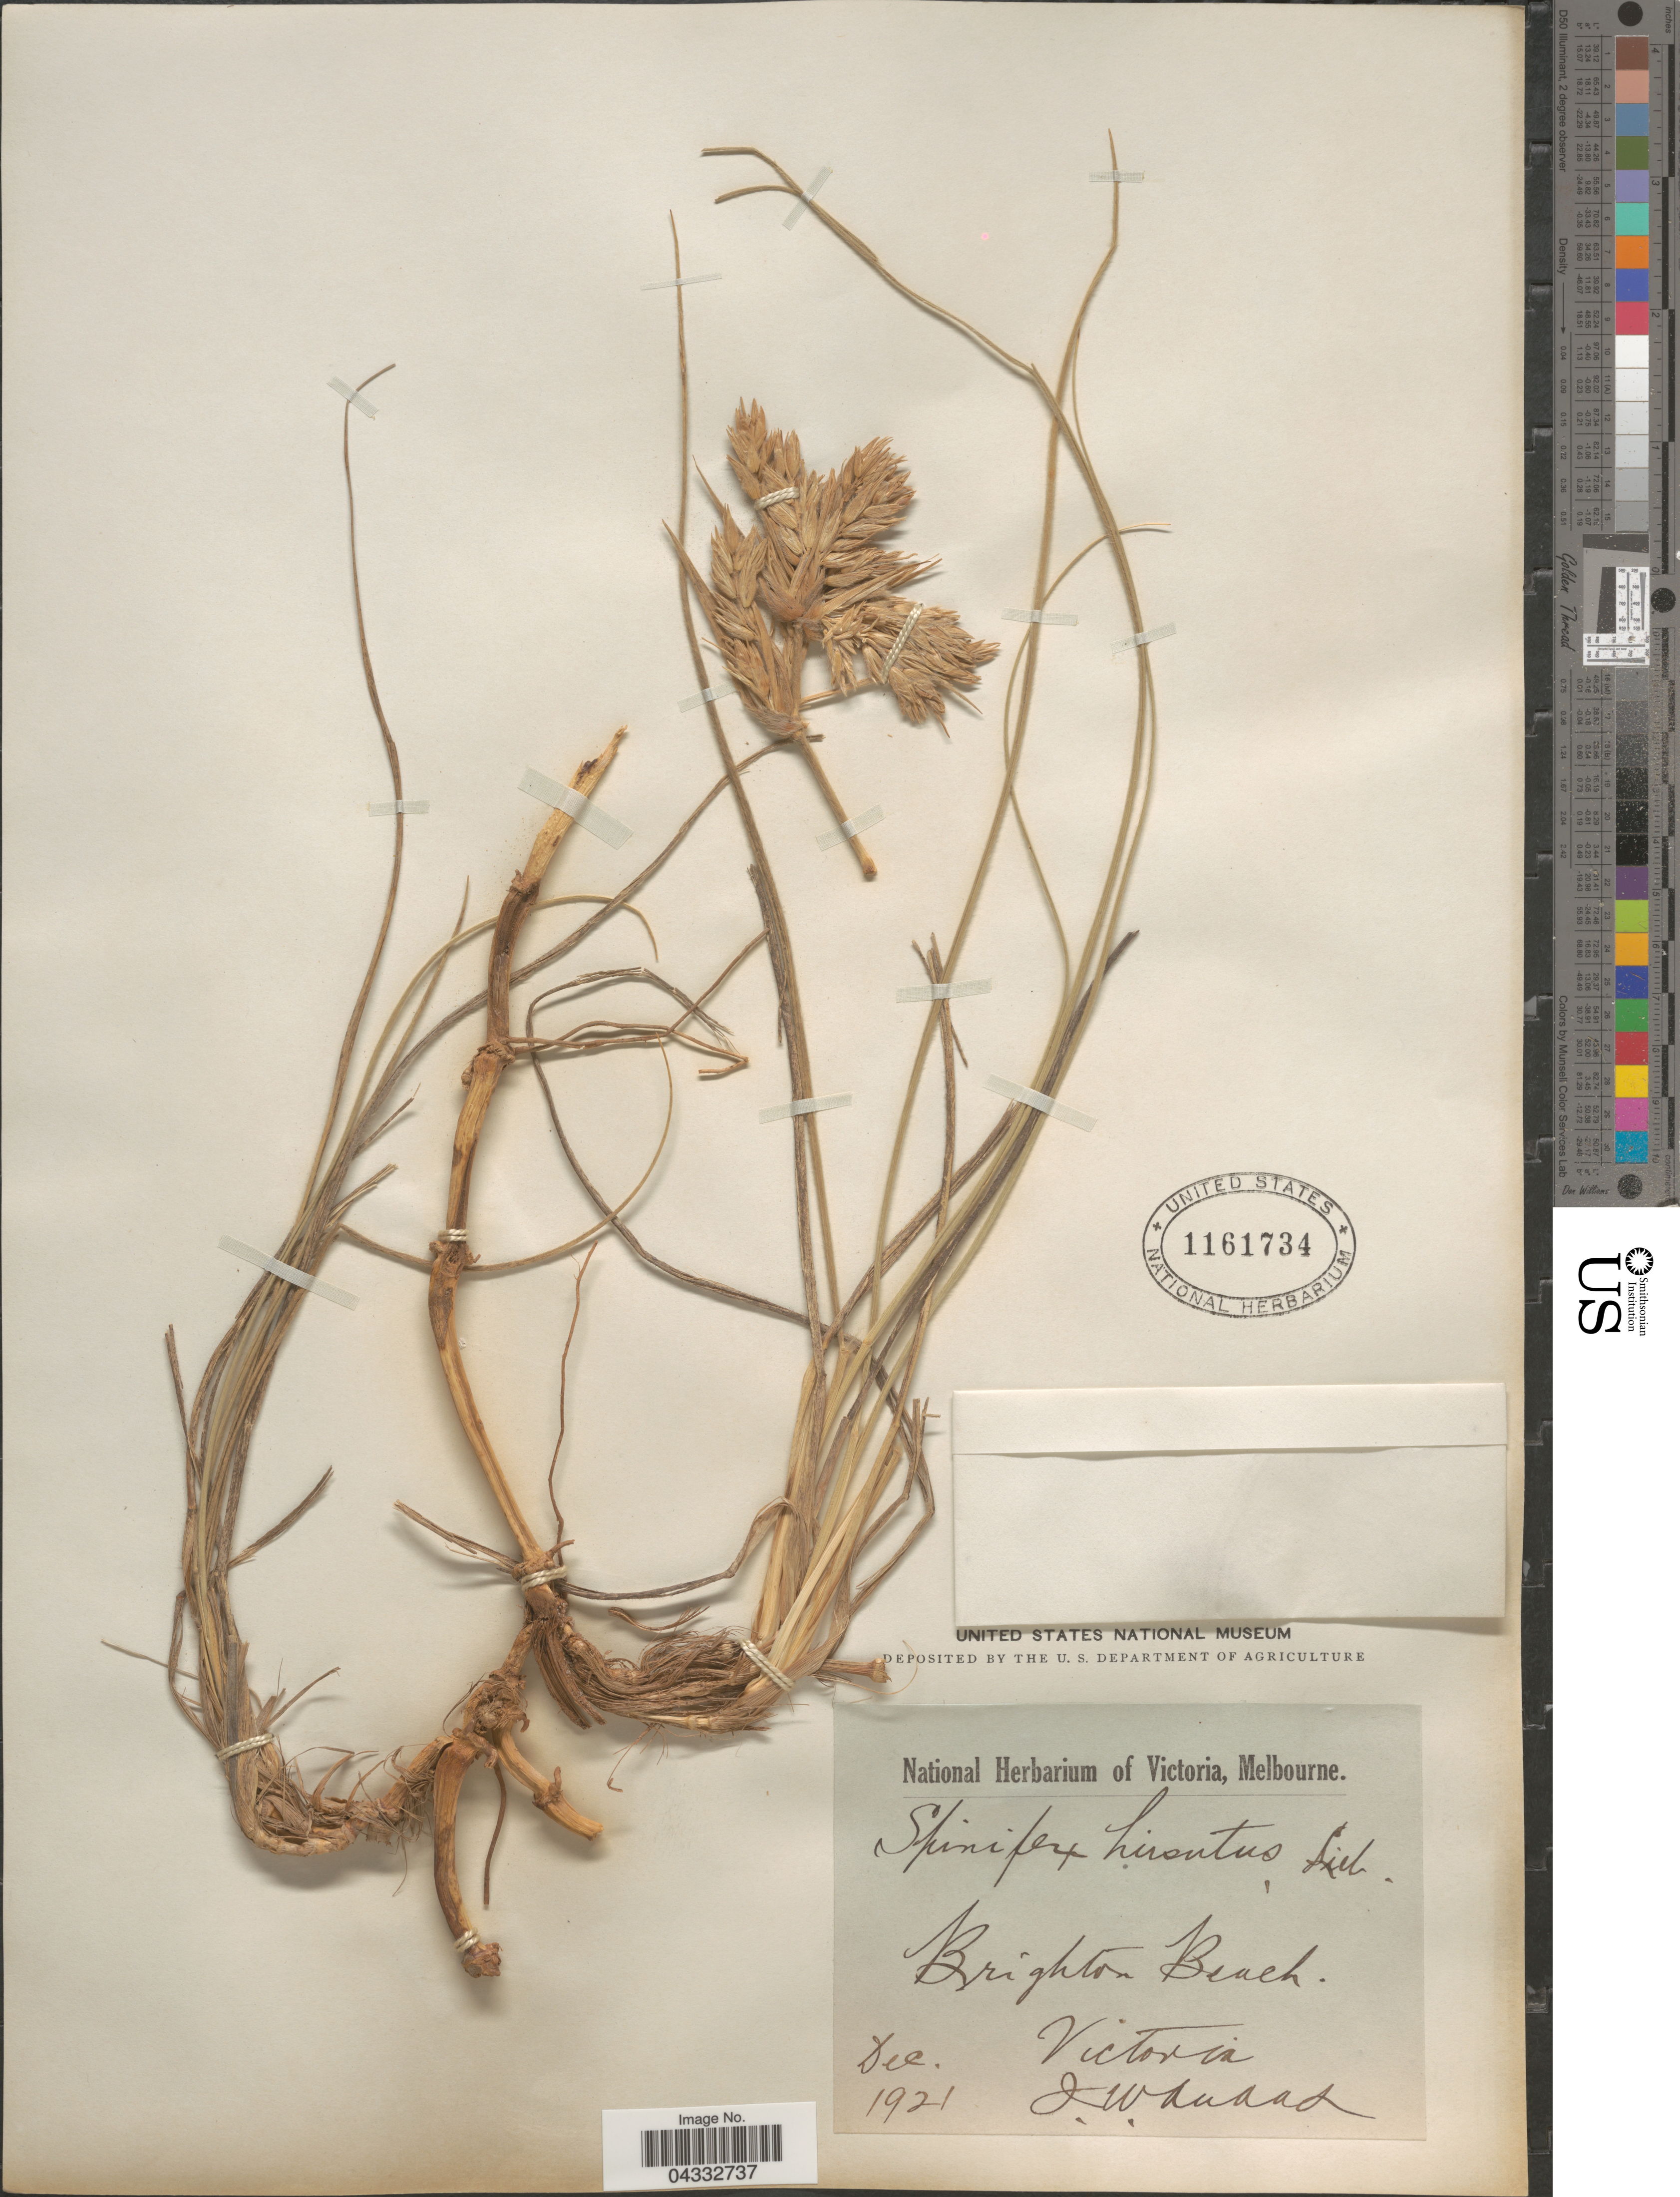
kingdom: Plantae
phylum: Tracheophyta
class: Liliopsida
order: Poales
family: Poaceae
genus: Spinifex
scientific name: Spinifex hirsutus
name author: Labill.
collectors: J. Audas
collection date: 1921-12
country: Australia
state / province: Victoria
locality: Brighton Beach. Victoria.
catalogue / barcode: US 1161734